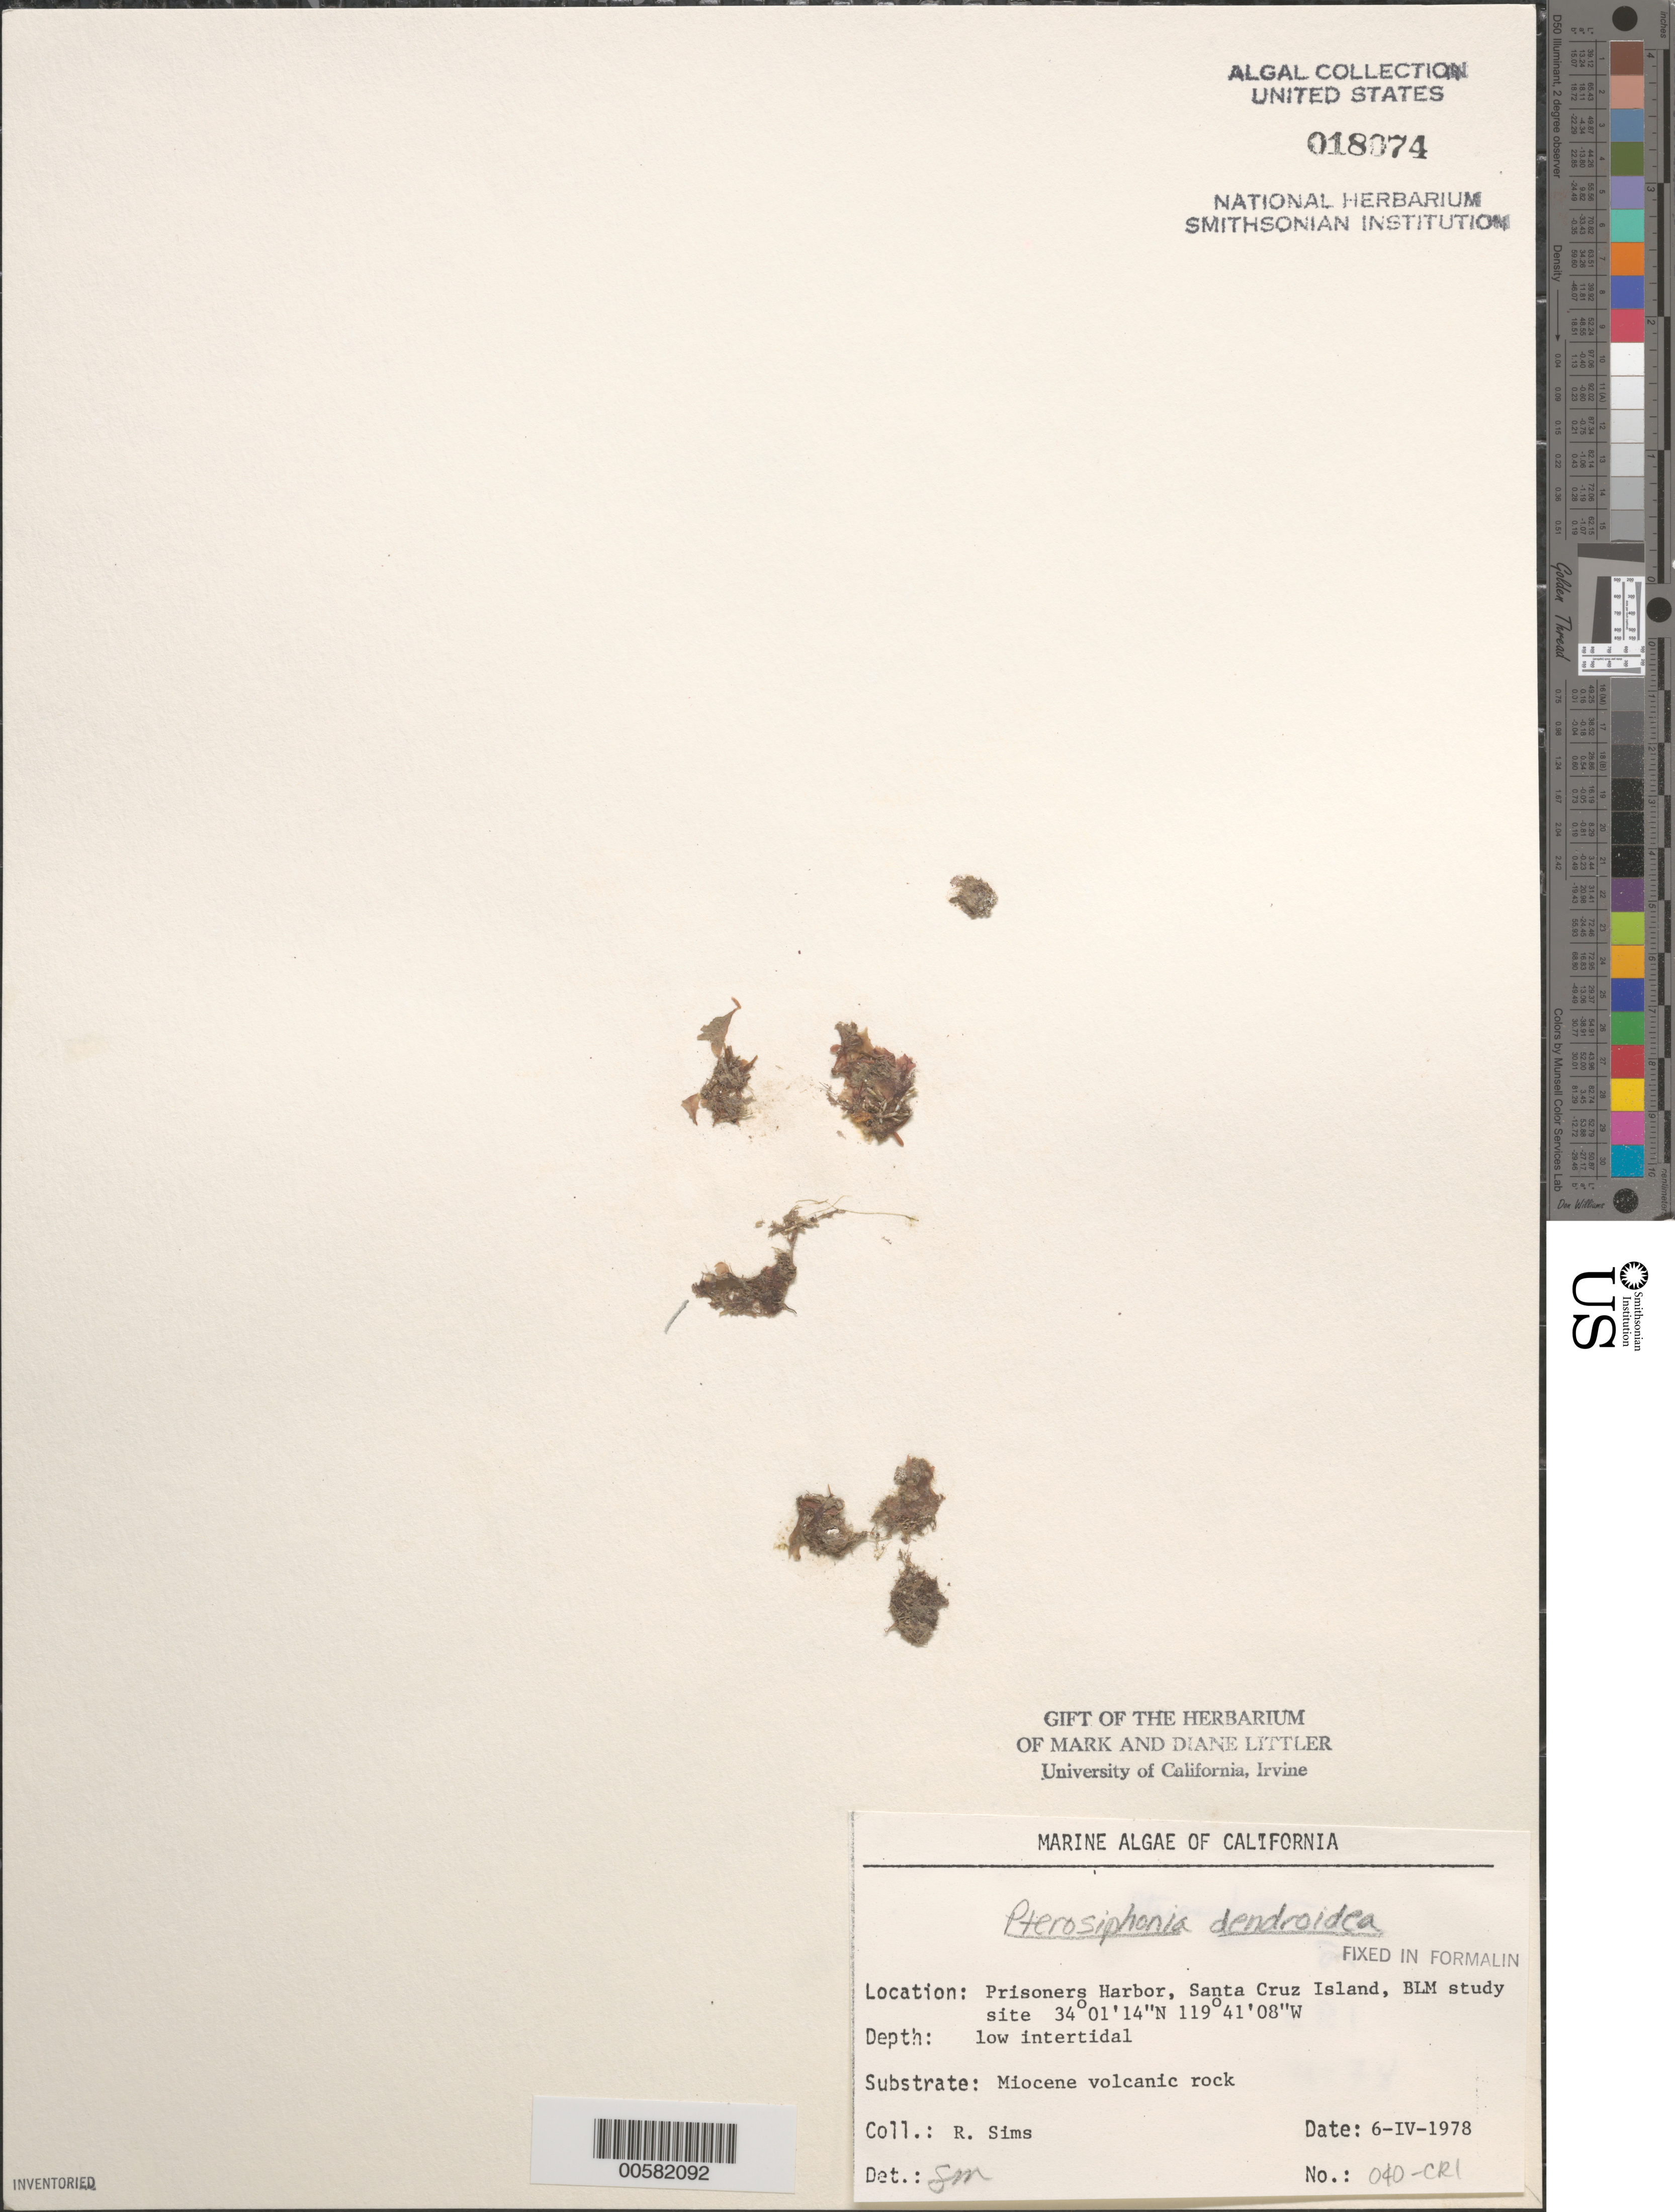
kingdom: Plantae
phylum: Rhodophyta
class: Florideophyceae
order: Ceramiales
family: Rhodomelaceae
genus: Symphyocladiella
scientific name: Symphyocladiella dendroidea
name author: (Montagne) Bustamante et al.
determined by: Algae name updating Project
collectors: R. H. Sims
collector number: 040-cri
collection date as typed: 06 Apr 1978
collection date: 1978-04-06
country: United States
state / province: California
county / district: Santa Barbara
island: Santa Cruz Island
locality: Prisoners Harbor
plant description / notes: BLM-SOCALBIGHT Rocky Intertidal Survey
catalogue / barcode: US 18074